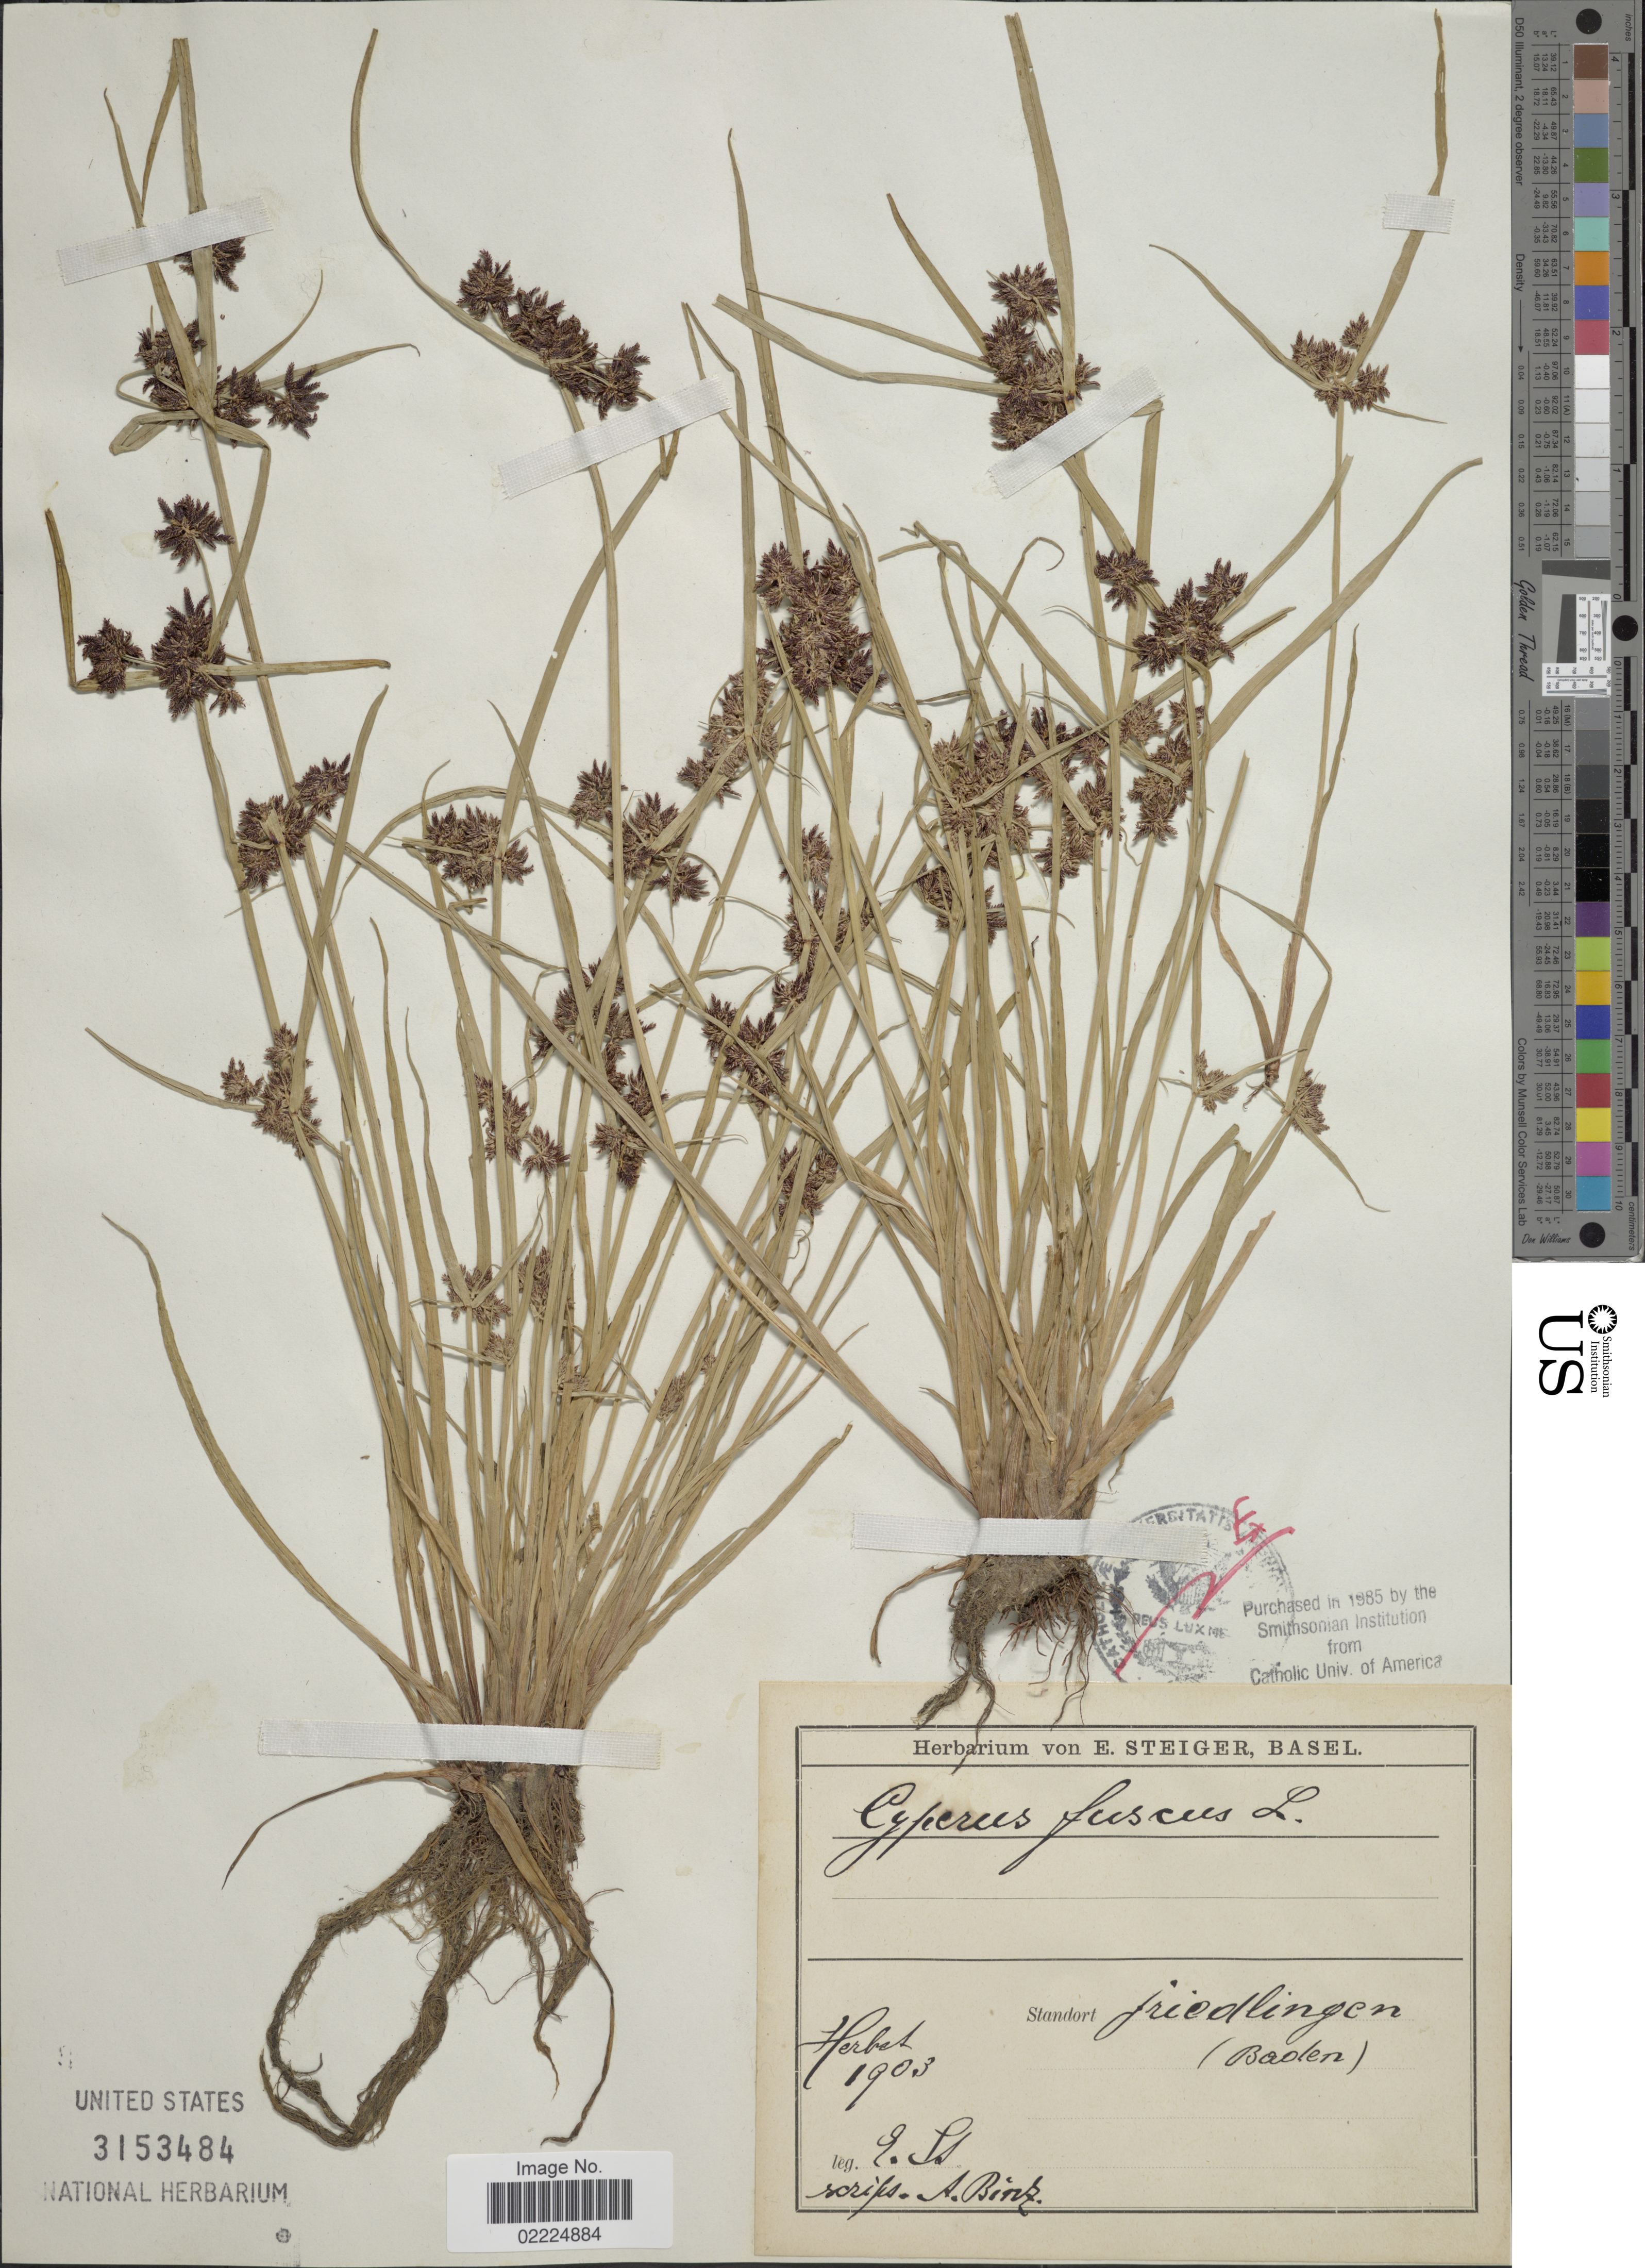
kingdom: Plantae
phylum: Tracheophyta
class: Liliopsida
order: Poales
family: Cyperaceae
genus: Cyperus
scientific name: Cyperus fuscus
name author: L.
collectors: E. Steiger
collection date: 1903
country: Germany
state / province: Baden-Württemberg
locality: Standort Friedlingen, (Baden).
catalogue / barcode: US 3153484